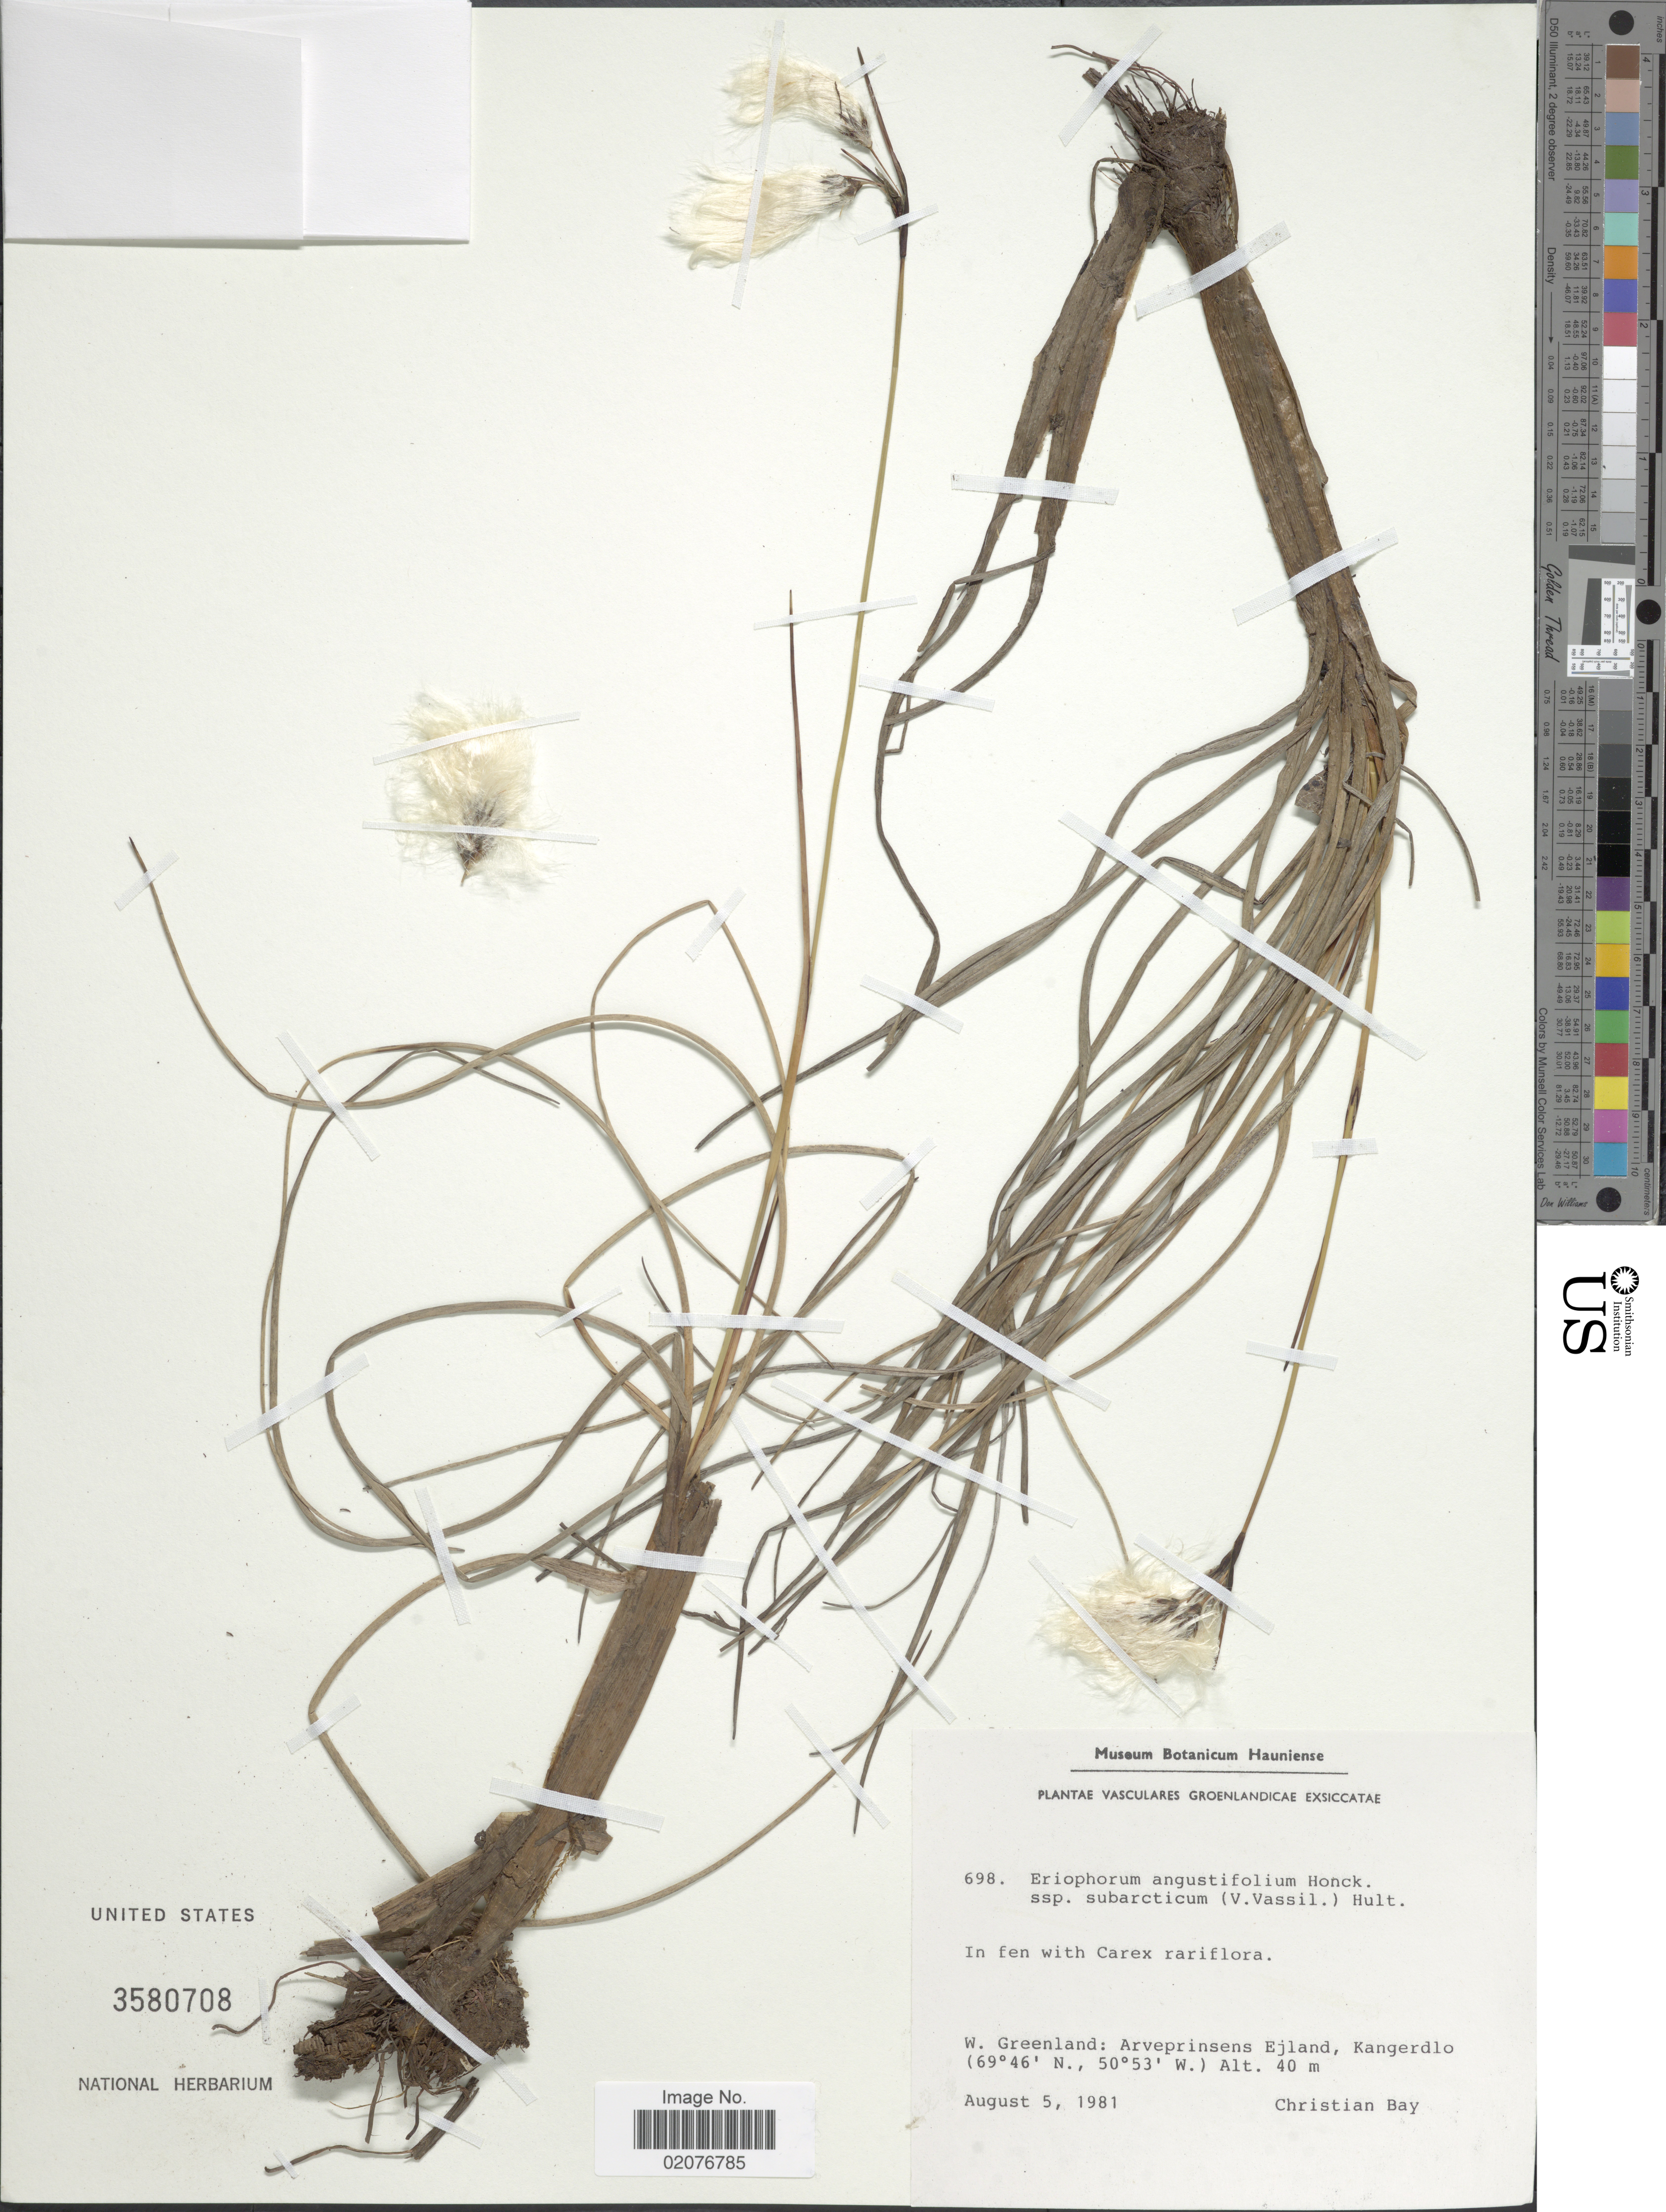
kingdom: Plantae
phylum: Tracheophyta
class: Liliopsida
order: Poales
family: Cyperaceae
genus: Eriophorum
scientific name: Eriophorum angustifolium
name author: Honck.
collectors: C. Bay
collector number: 698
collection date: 1981-08-05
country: Greenland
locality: W.Greenland: Arveprinsens Ejland, Kangerdlo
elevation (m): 40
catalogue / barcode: US 3580708